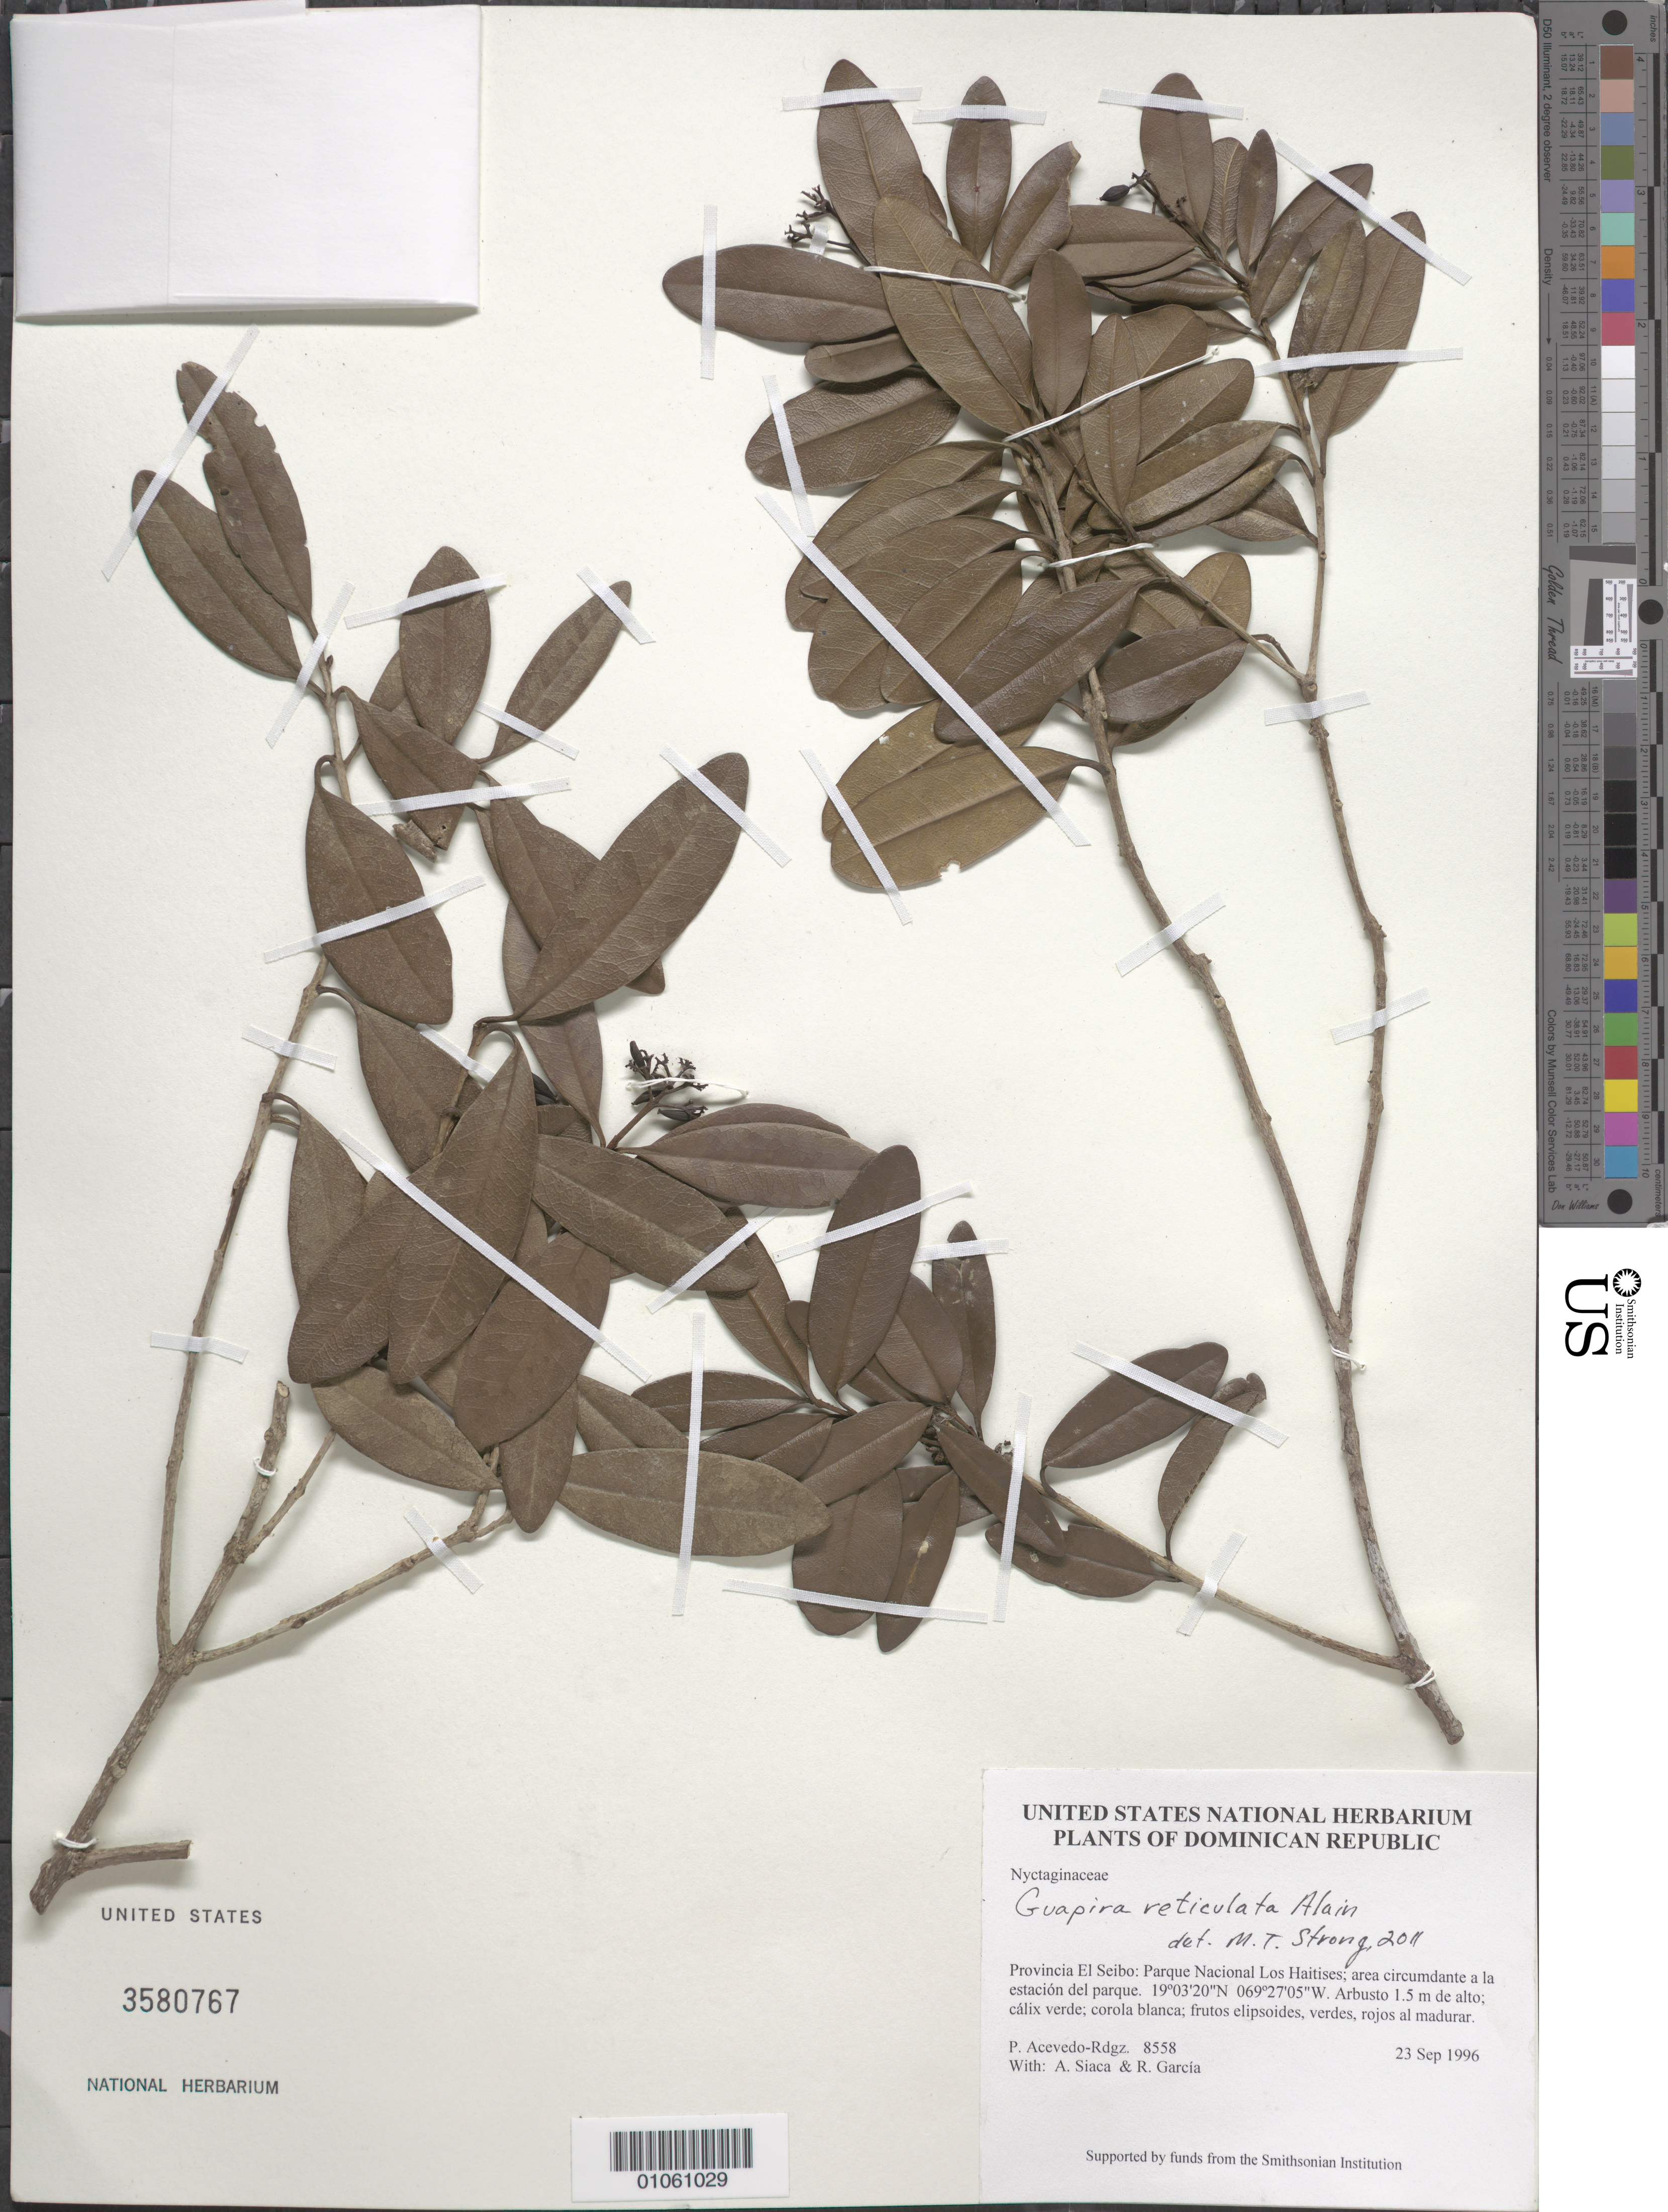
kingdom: Plantae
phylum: Tracheophyta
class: Magnoliopsida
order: Caryophyllales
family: Nyctaginaceae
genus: Guapira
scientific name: Guapira reticulata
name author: Alain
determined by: Strong, M. T., (US), Smithsonian Institution - National Museum of Natural History (UNITED STATES)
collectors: P. Acevedo-Rodr., A. Siaca & R. G. García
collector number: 8558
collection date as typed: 23 Sep 1996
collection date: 1996-09-23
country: Dominican Republic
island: Hispaniola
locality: Provincia El Seibo: Parque Nacional Los Haitises; area circumdante a la estación del parque.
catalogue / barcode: US 3580767